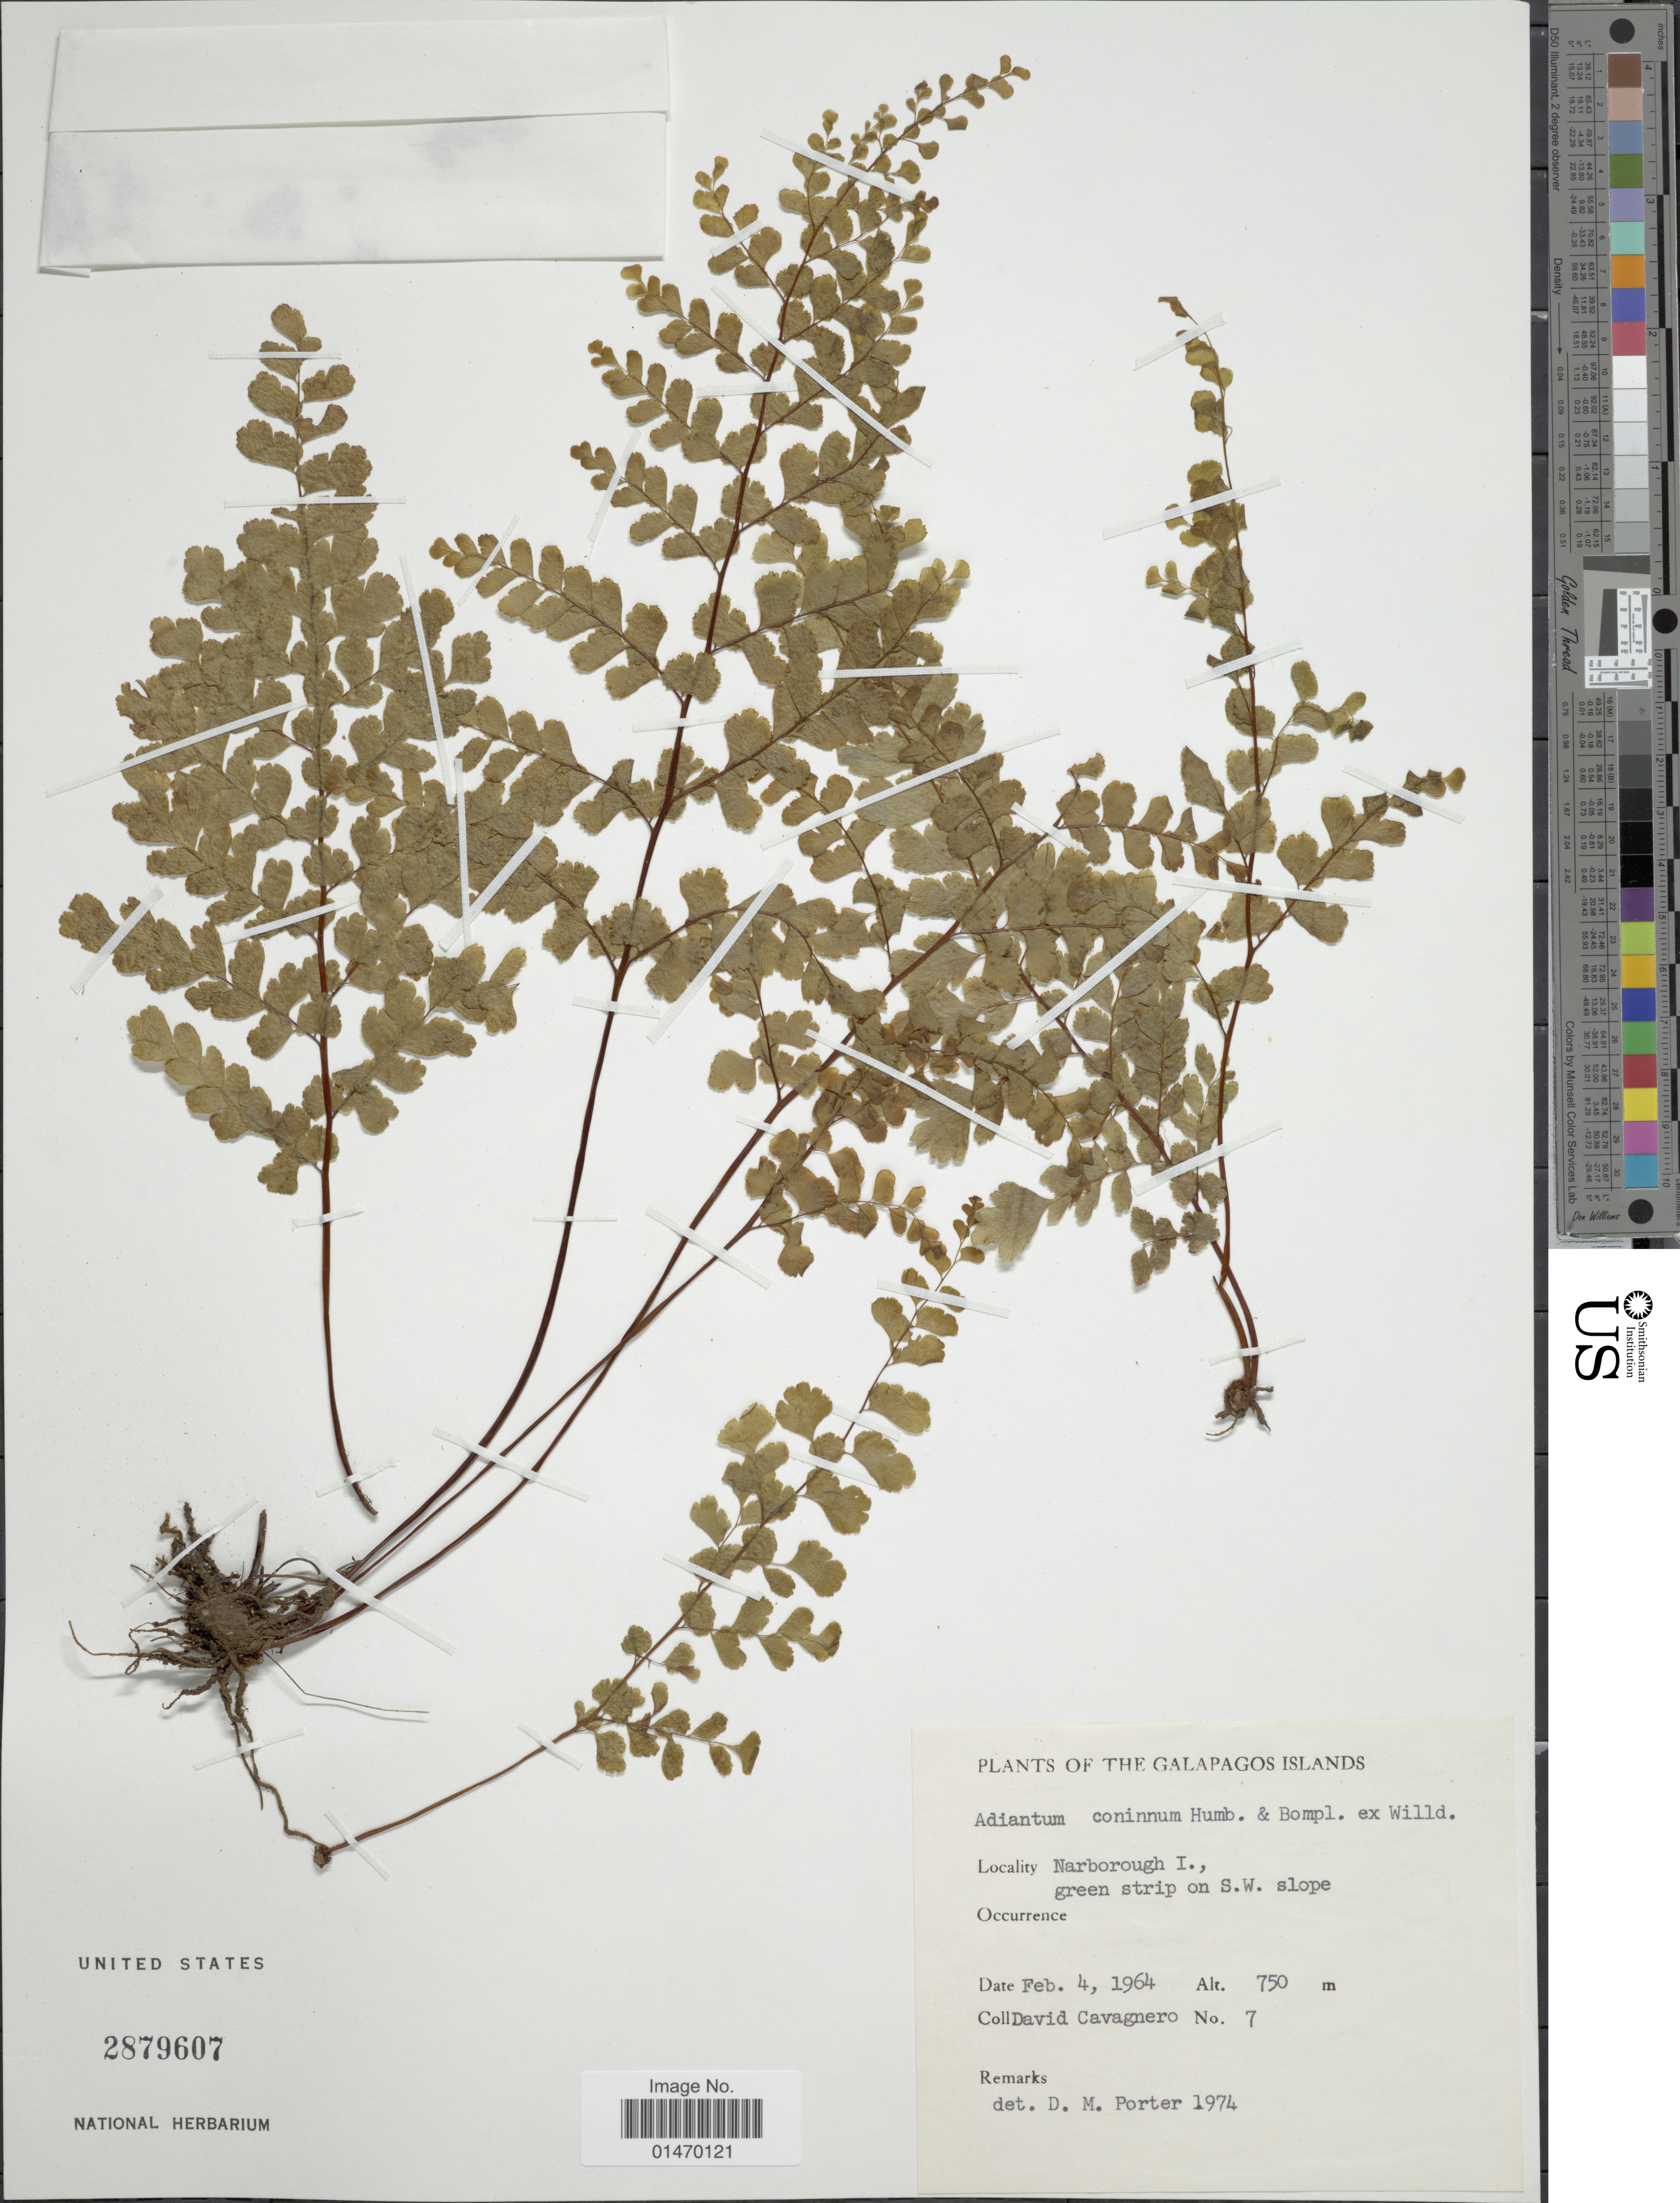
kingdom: Plantae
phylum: Tracheophyta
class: Polypodiopsida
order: Polypodiales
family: Pteridaceae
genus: Adiantum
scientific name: Adiantum concinnum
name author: Humb. & Bonpl. ex Willd.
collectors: D. Cavagnaro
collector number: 7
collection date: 1964-02-04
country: Ecuador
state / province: Colón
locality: Galapagos Islands, Narborough I.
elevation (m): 750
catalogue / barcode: US 2879607